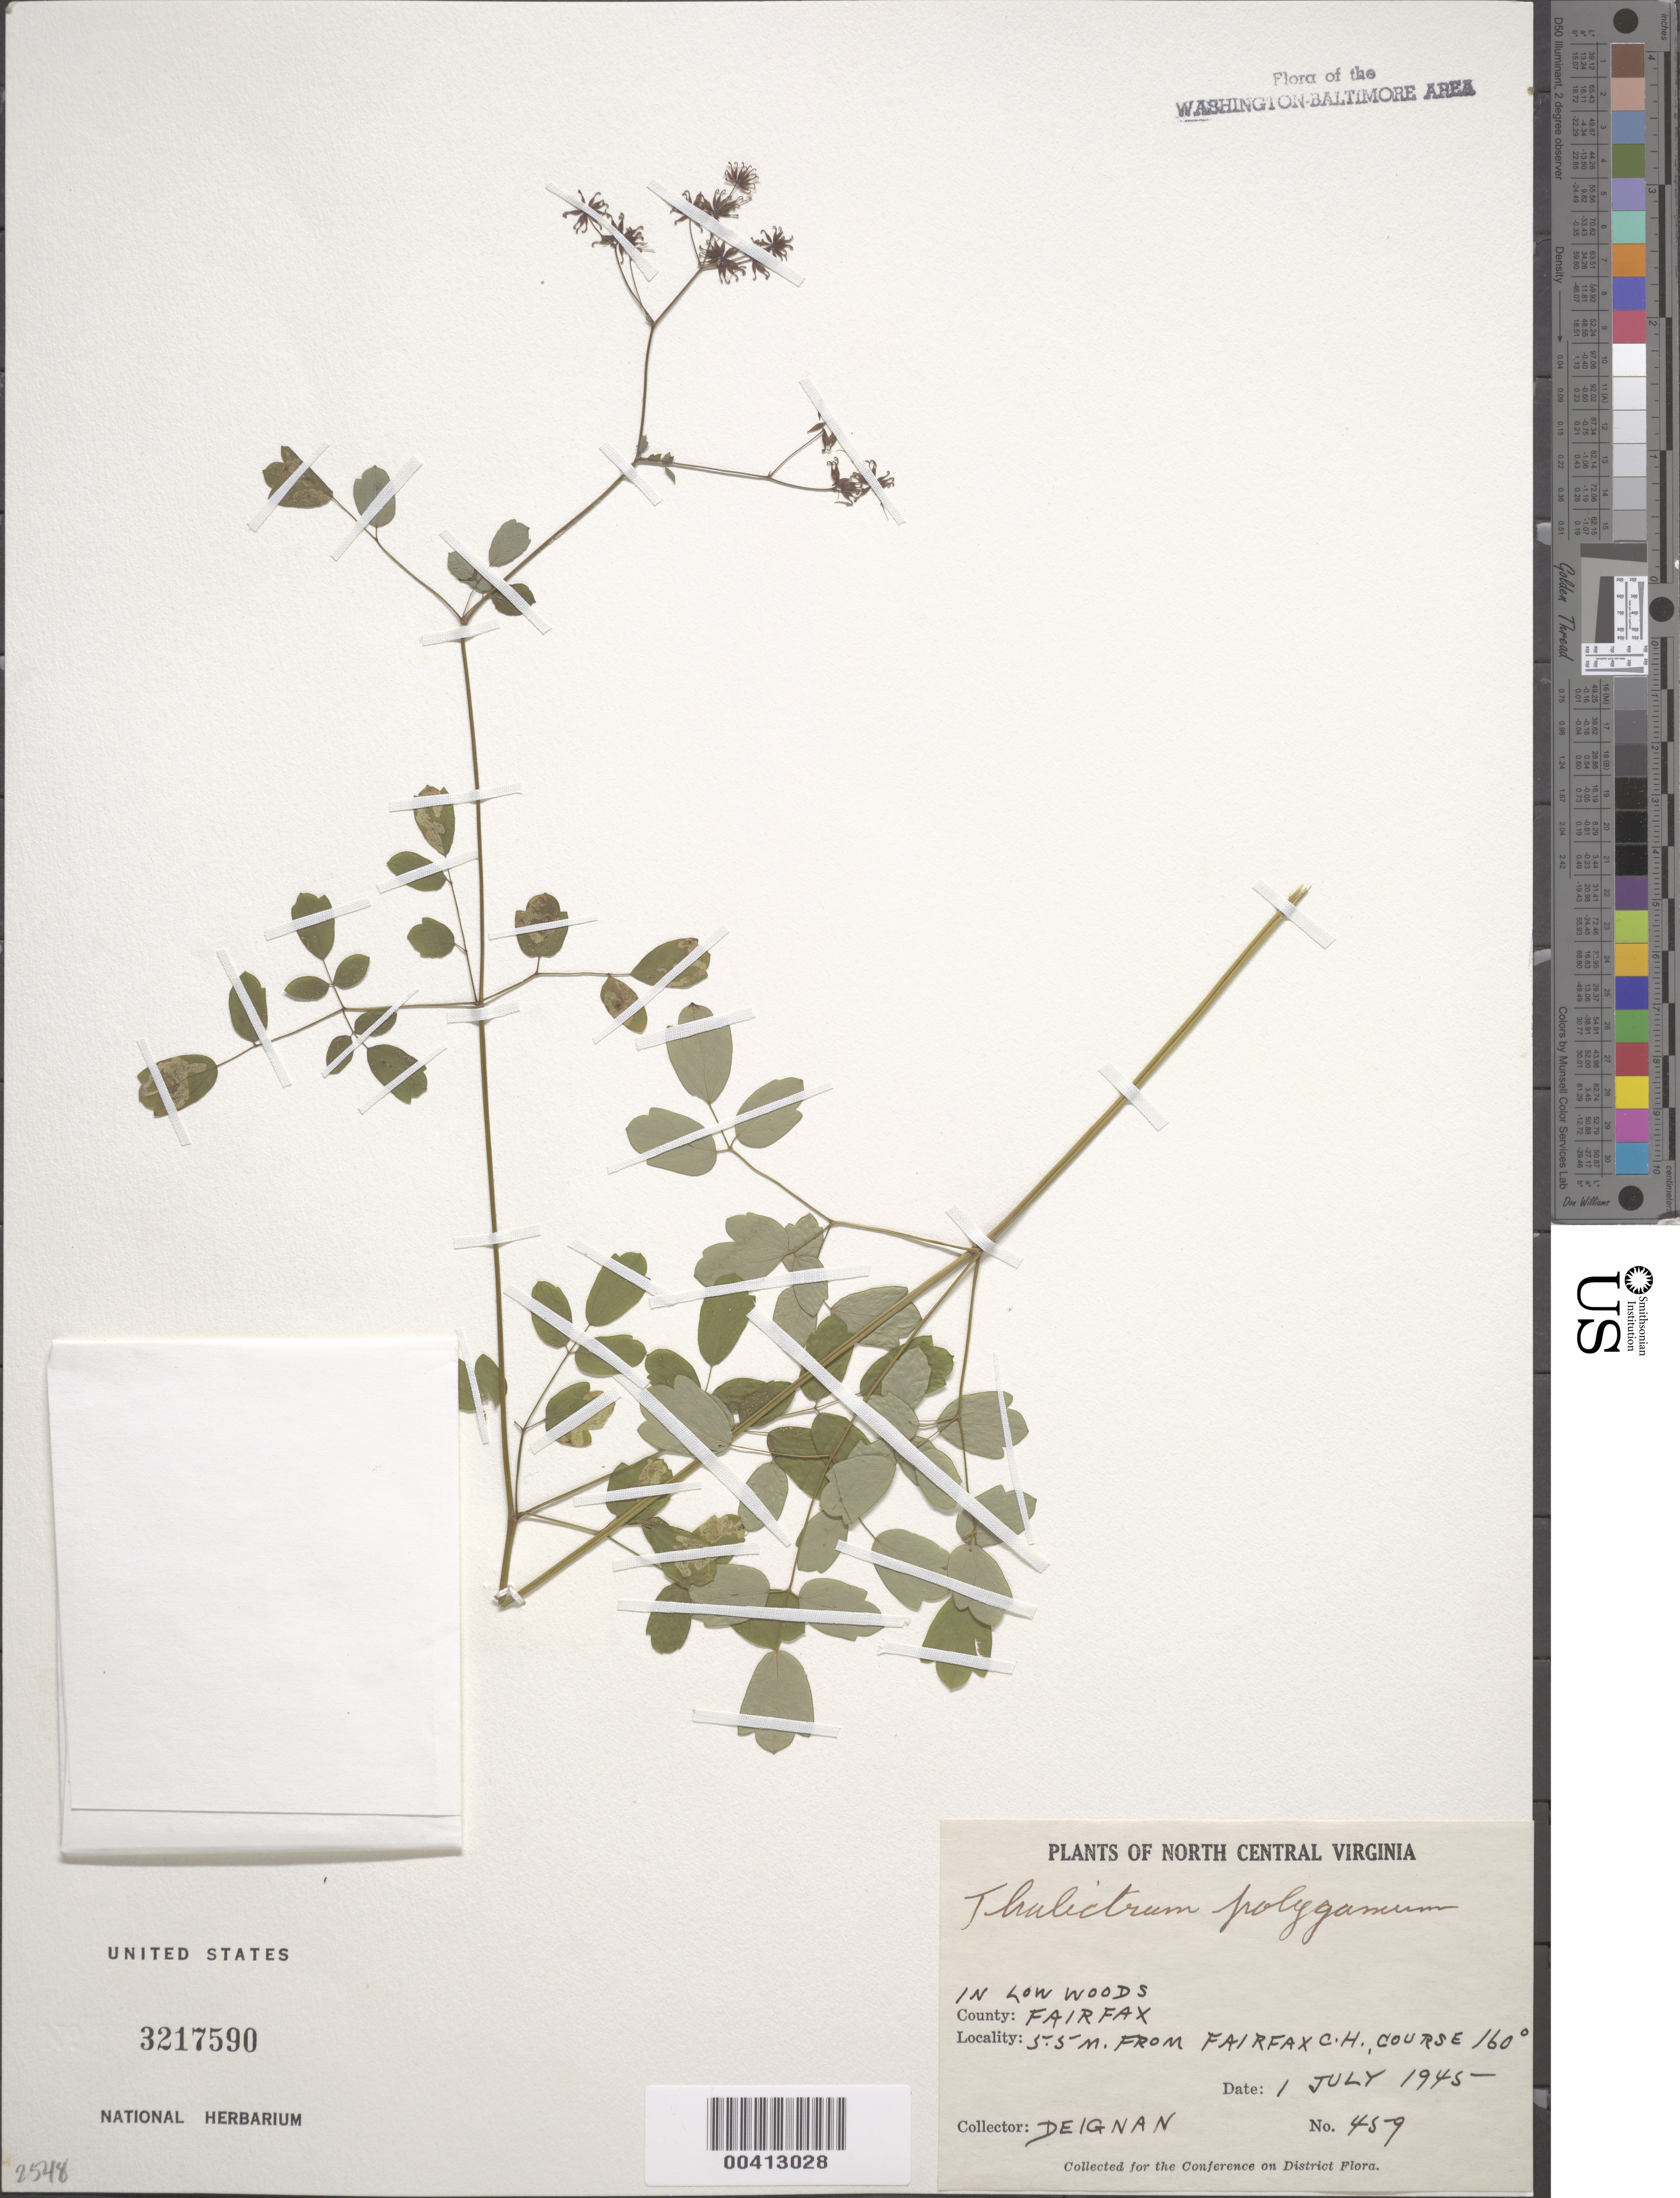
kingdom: Plantae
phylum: Tracheophyta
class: Magnoliopsida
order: Ranunculales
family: Ranunculaceae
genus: Thalictrum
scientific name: Thalictrum pubescens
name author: Pursh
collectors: H. Deignan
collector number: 459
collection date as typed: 01 Jul 1945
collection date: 1945-07-01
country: United States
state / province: Virginia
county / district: Fairfax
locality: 5.5 miles from Fairfax County Courthouse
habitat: In low woods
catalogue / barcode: US 3217590